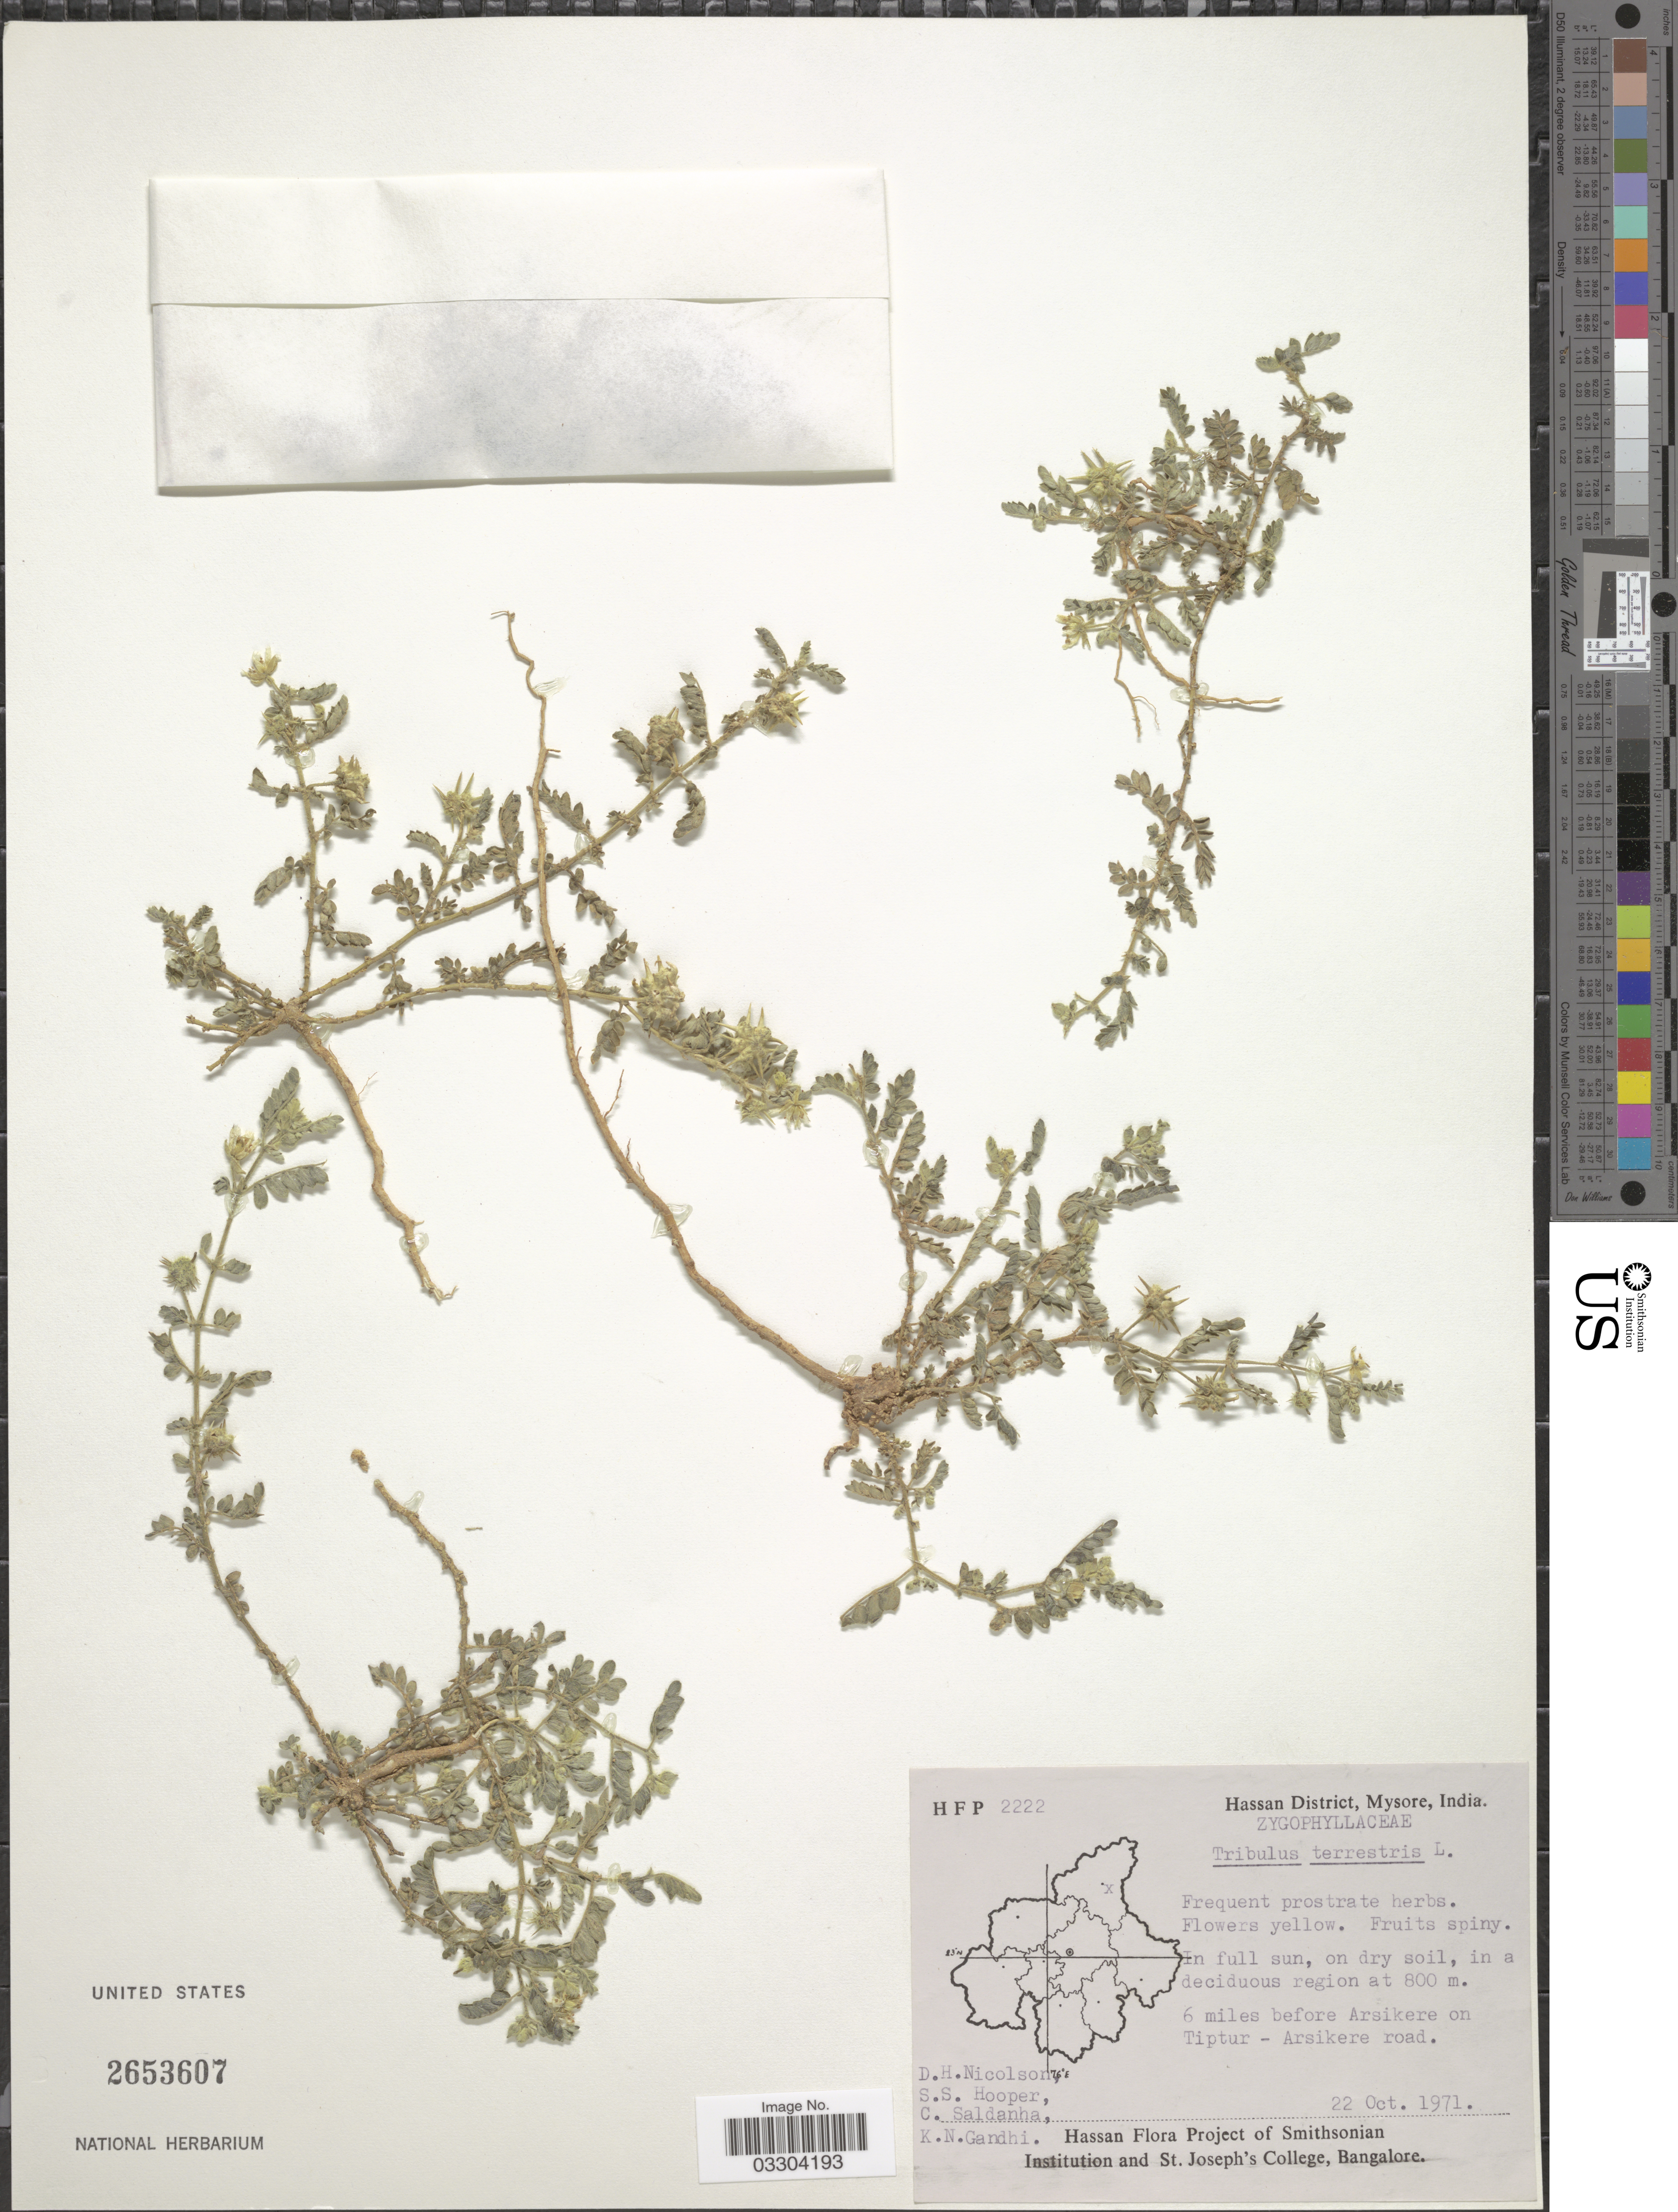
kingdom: Plantae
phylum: Tracheophyta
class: Magnoliopsida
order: Zygophyllales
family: Zygophyllaceae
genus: Tribulus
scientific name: Tribulus terrestris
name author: L.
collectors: D. H. Nicolson, S. S. Hooper, C. Saldanha & K. N. Gandhi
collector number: HFP2222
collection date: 1971-10-22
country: India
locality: Hassan District, Mysore, 6 miles before Arsikere on Tiptur-Arsikere road.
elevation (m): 800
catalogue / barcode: US 2653607